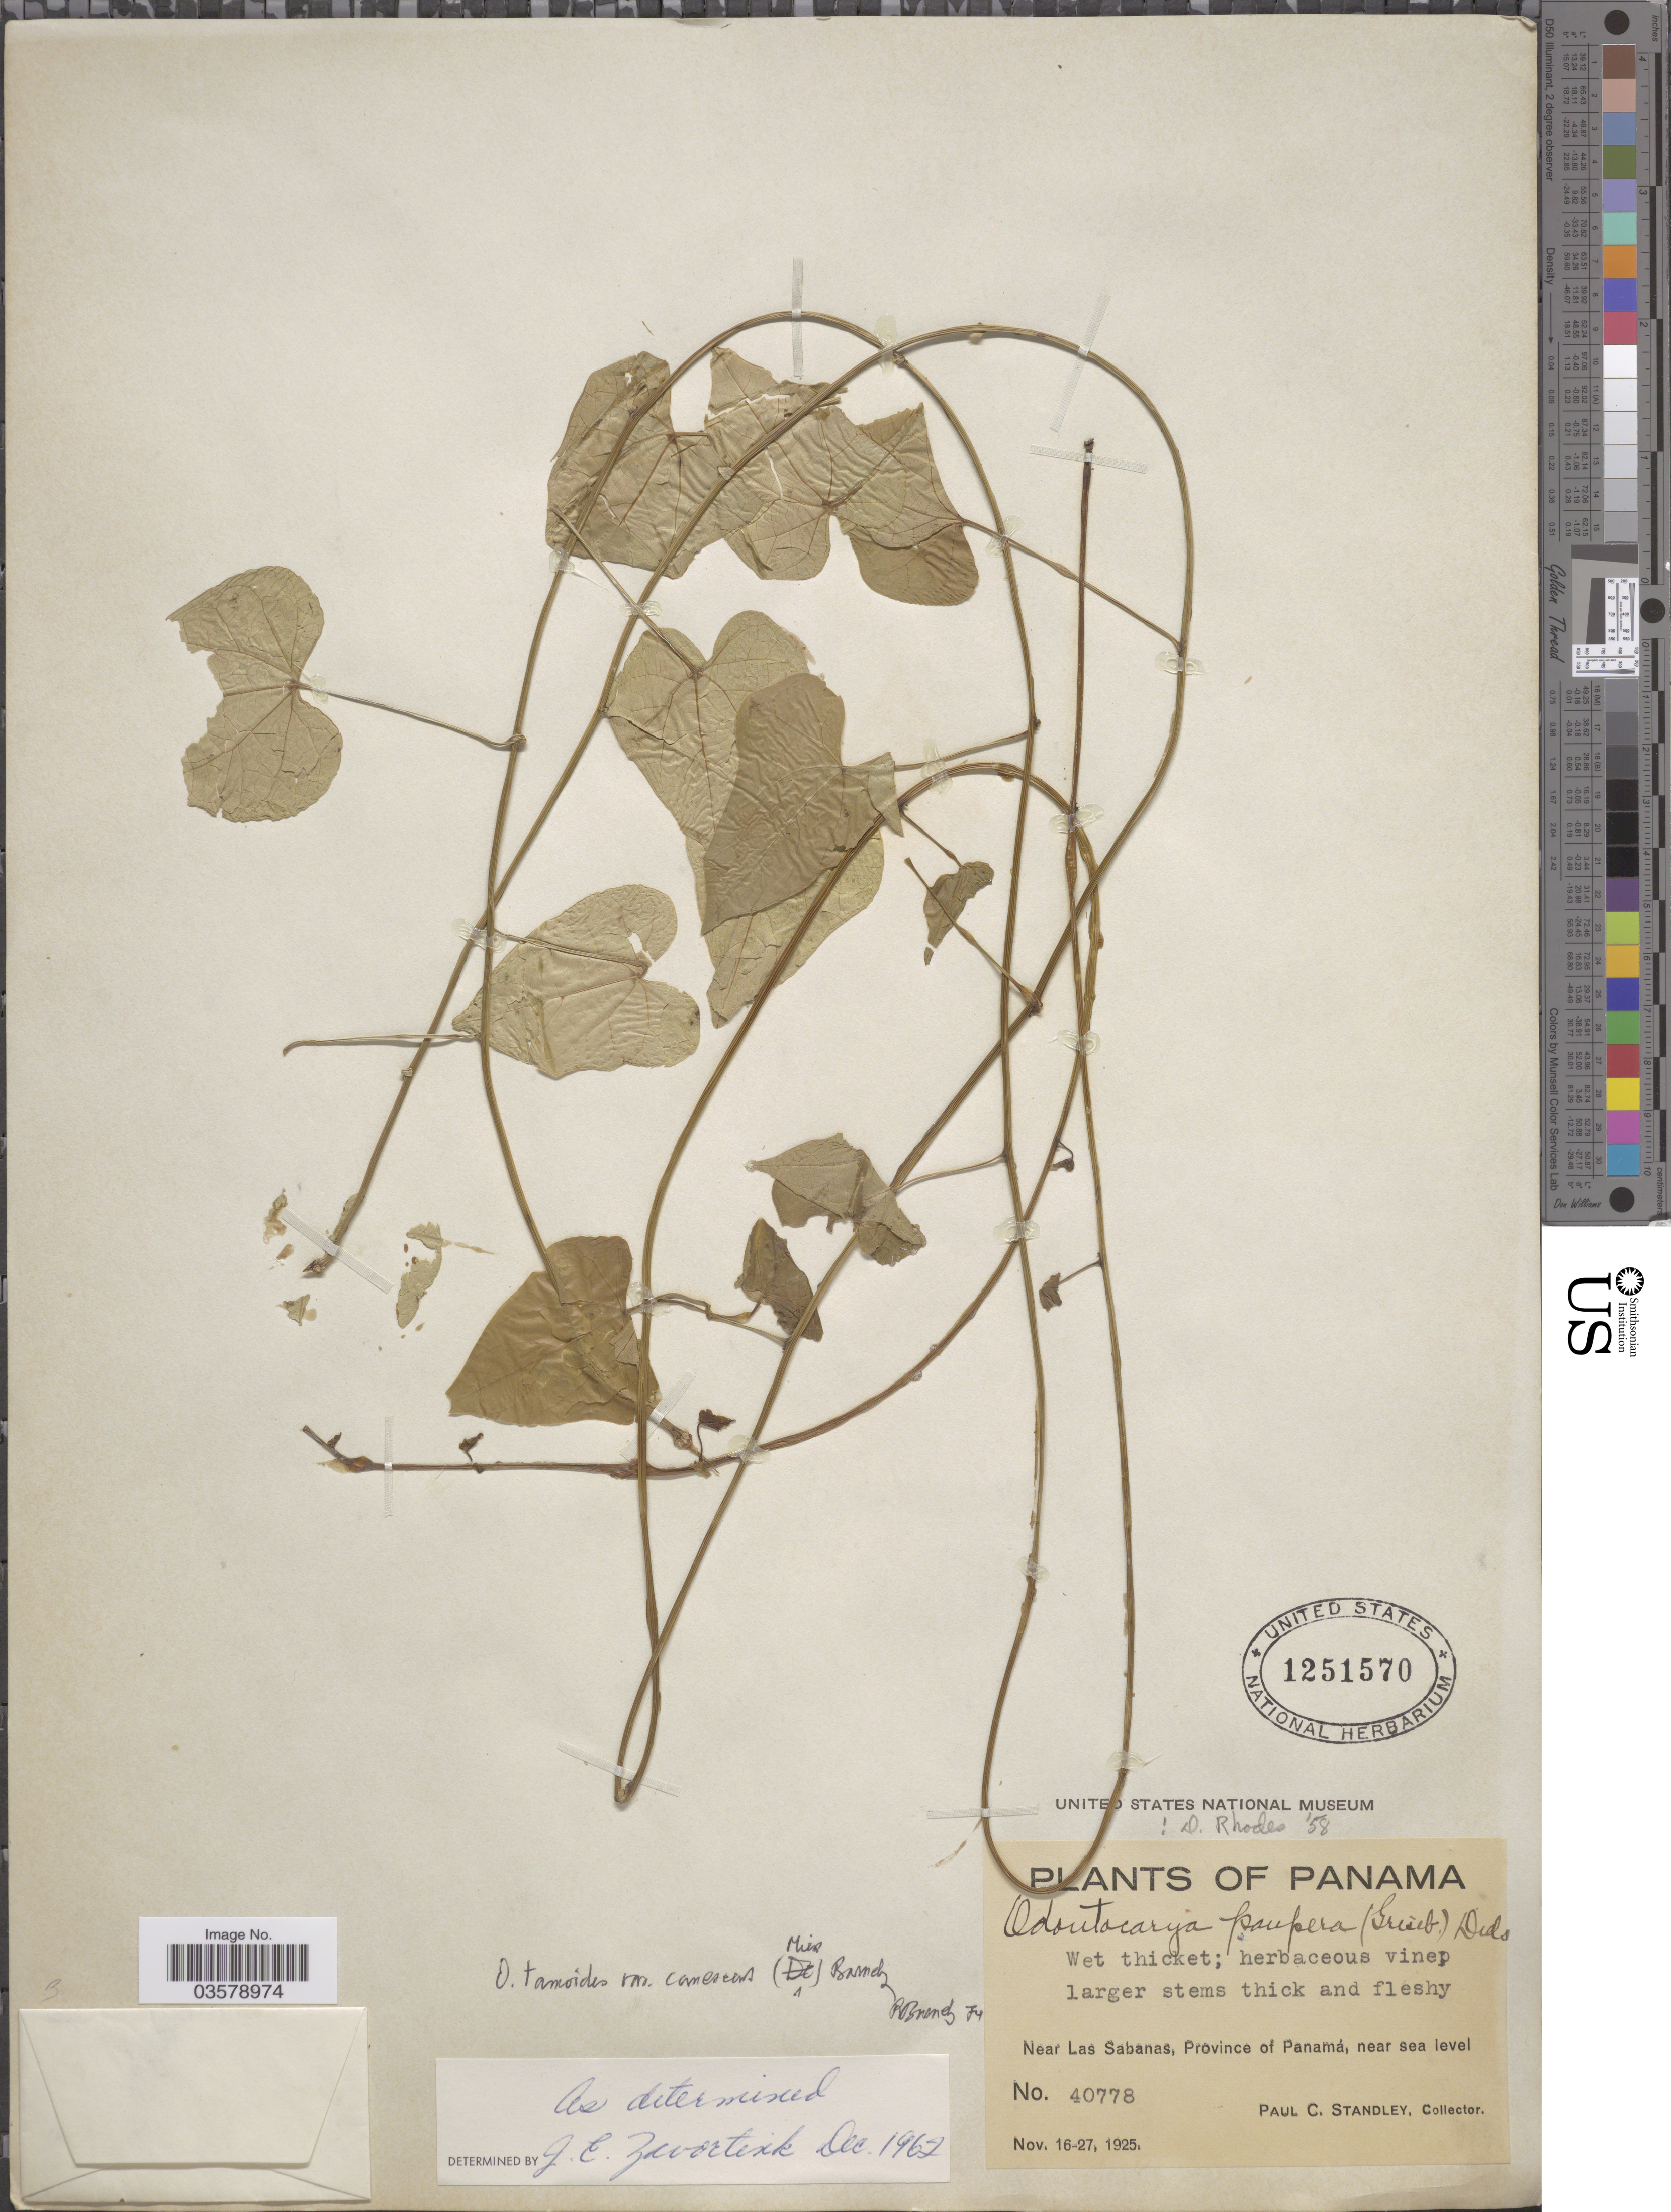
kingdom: Plantae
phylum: Tracheophyta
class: Magnoliopsida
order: Ranunculales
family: Menispermaceae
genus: Odontocarya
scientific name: Odontocarya tamoides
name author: (DC.) Miers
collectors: P. C. Standley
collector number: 40778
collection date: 1925-11-16/1925-11-27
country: Panama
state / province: Panamá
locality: Near Las Sabanas.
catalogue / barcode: US 1251570